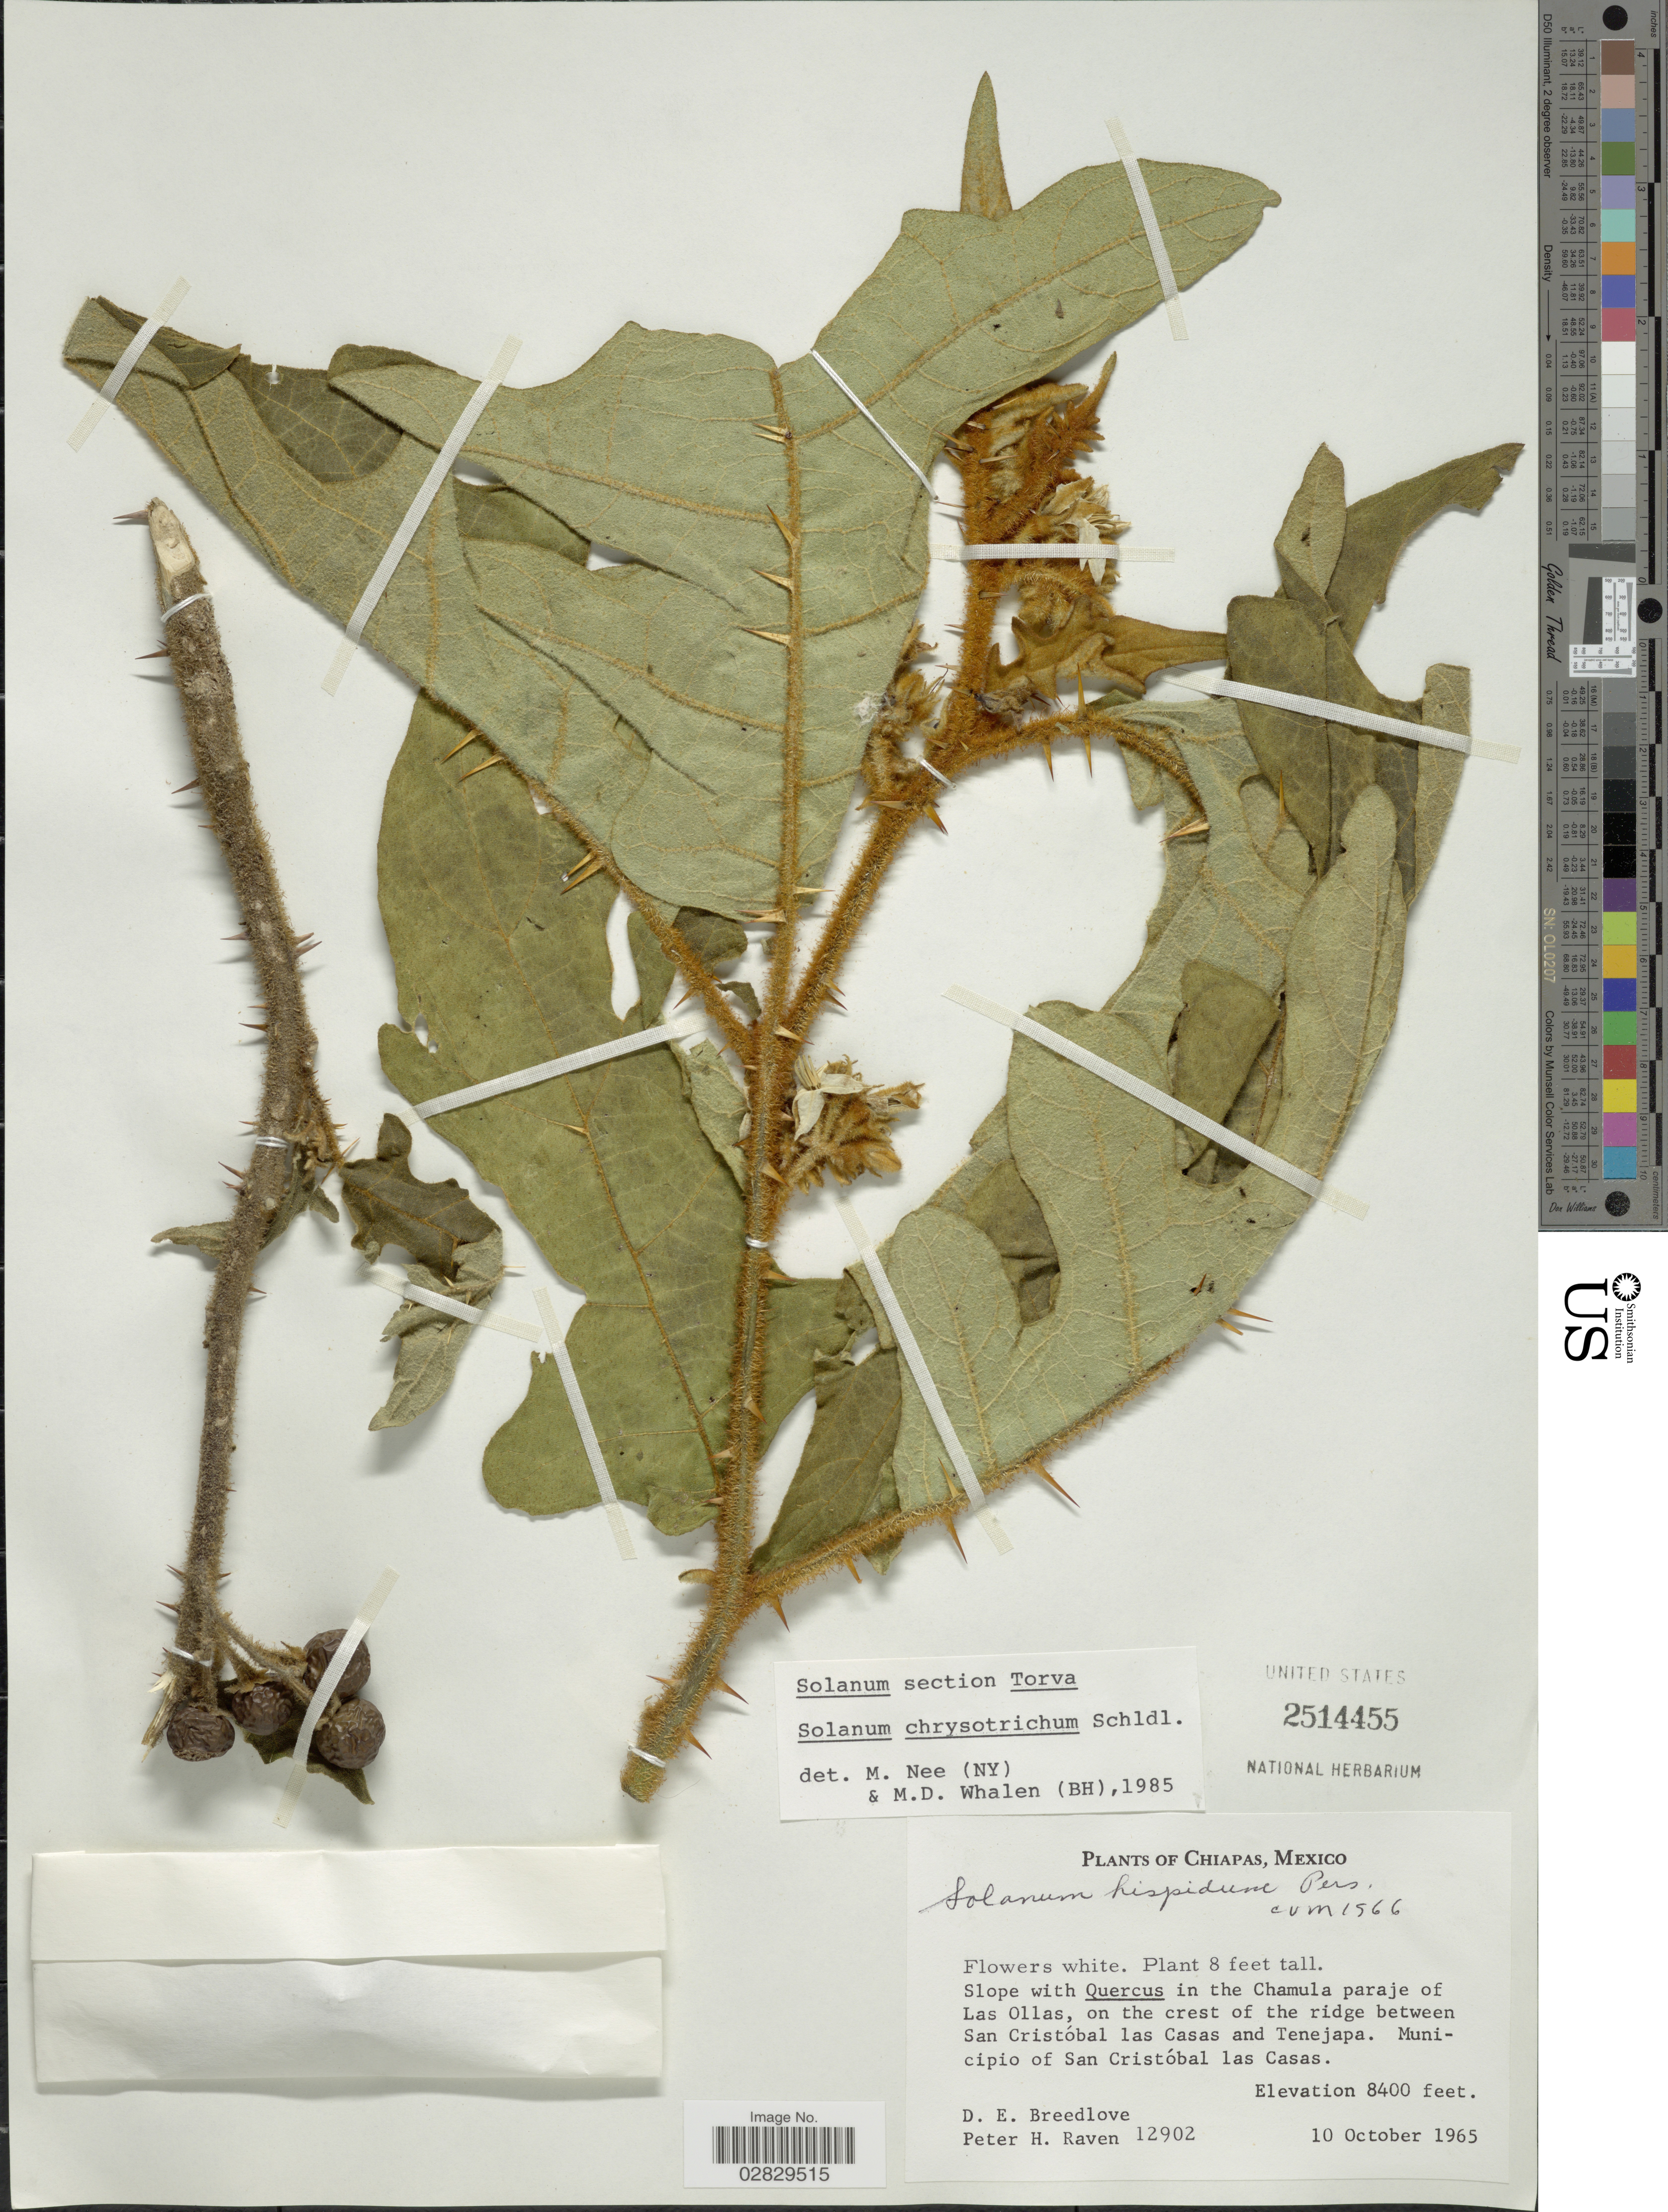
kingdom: Plantae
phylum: Tracheophyta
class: Magnoliopsida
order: Solanales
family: Solanaceae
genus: Solanum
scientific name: Solanum chrysotrichum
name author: Schltdl.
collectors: D. E. Breedlove & P. Raven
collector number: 12902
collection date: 1965-10-10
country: Mexico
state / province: Chiapas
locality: Slope with Quercus in the Chamula paraje of Las Ollas, on the crest of the ridge between San Cristóbal las Casas and Tenejapa. Municipio of San Cristóbal las Casas.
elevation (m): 2560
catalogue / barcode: US 2514455